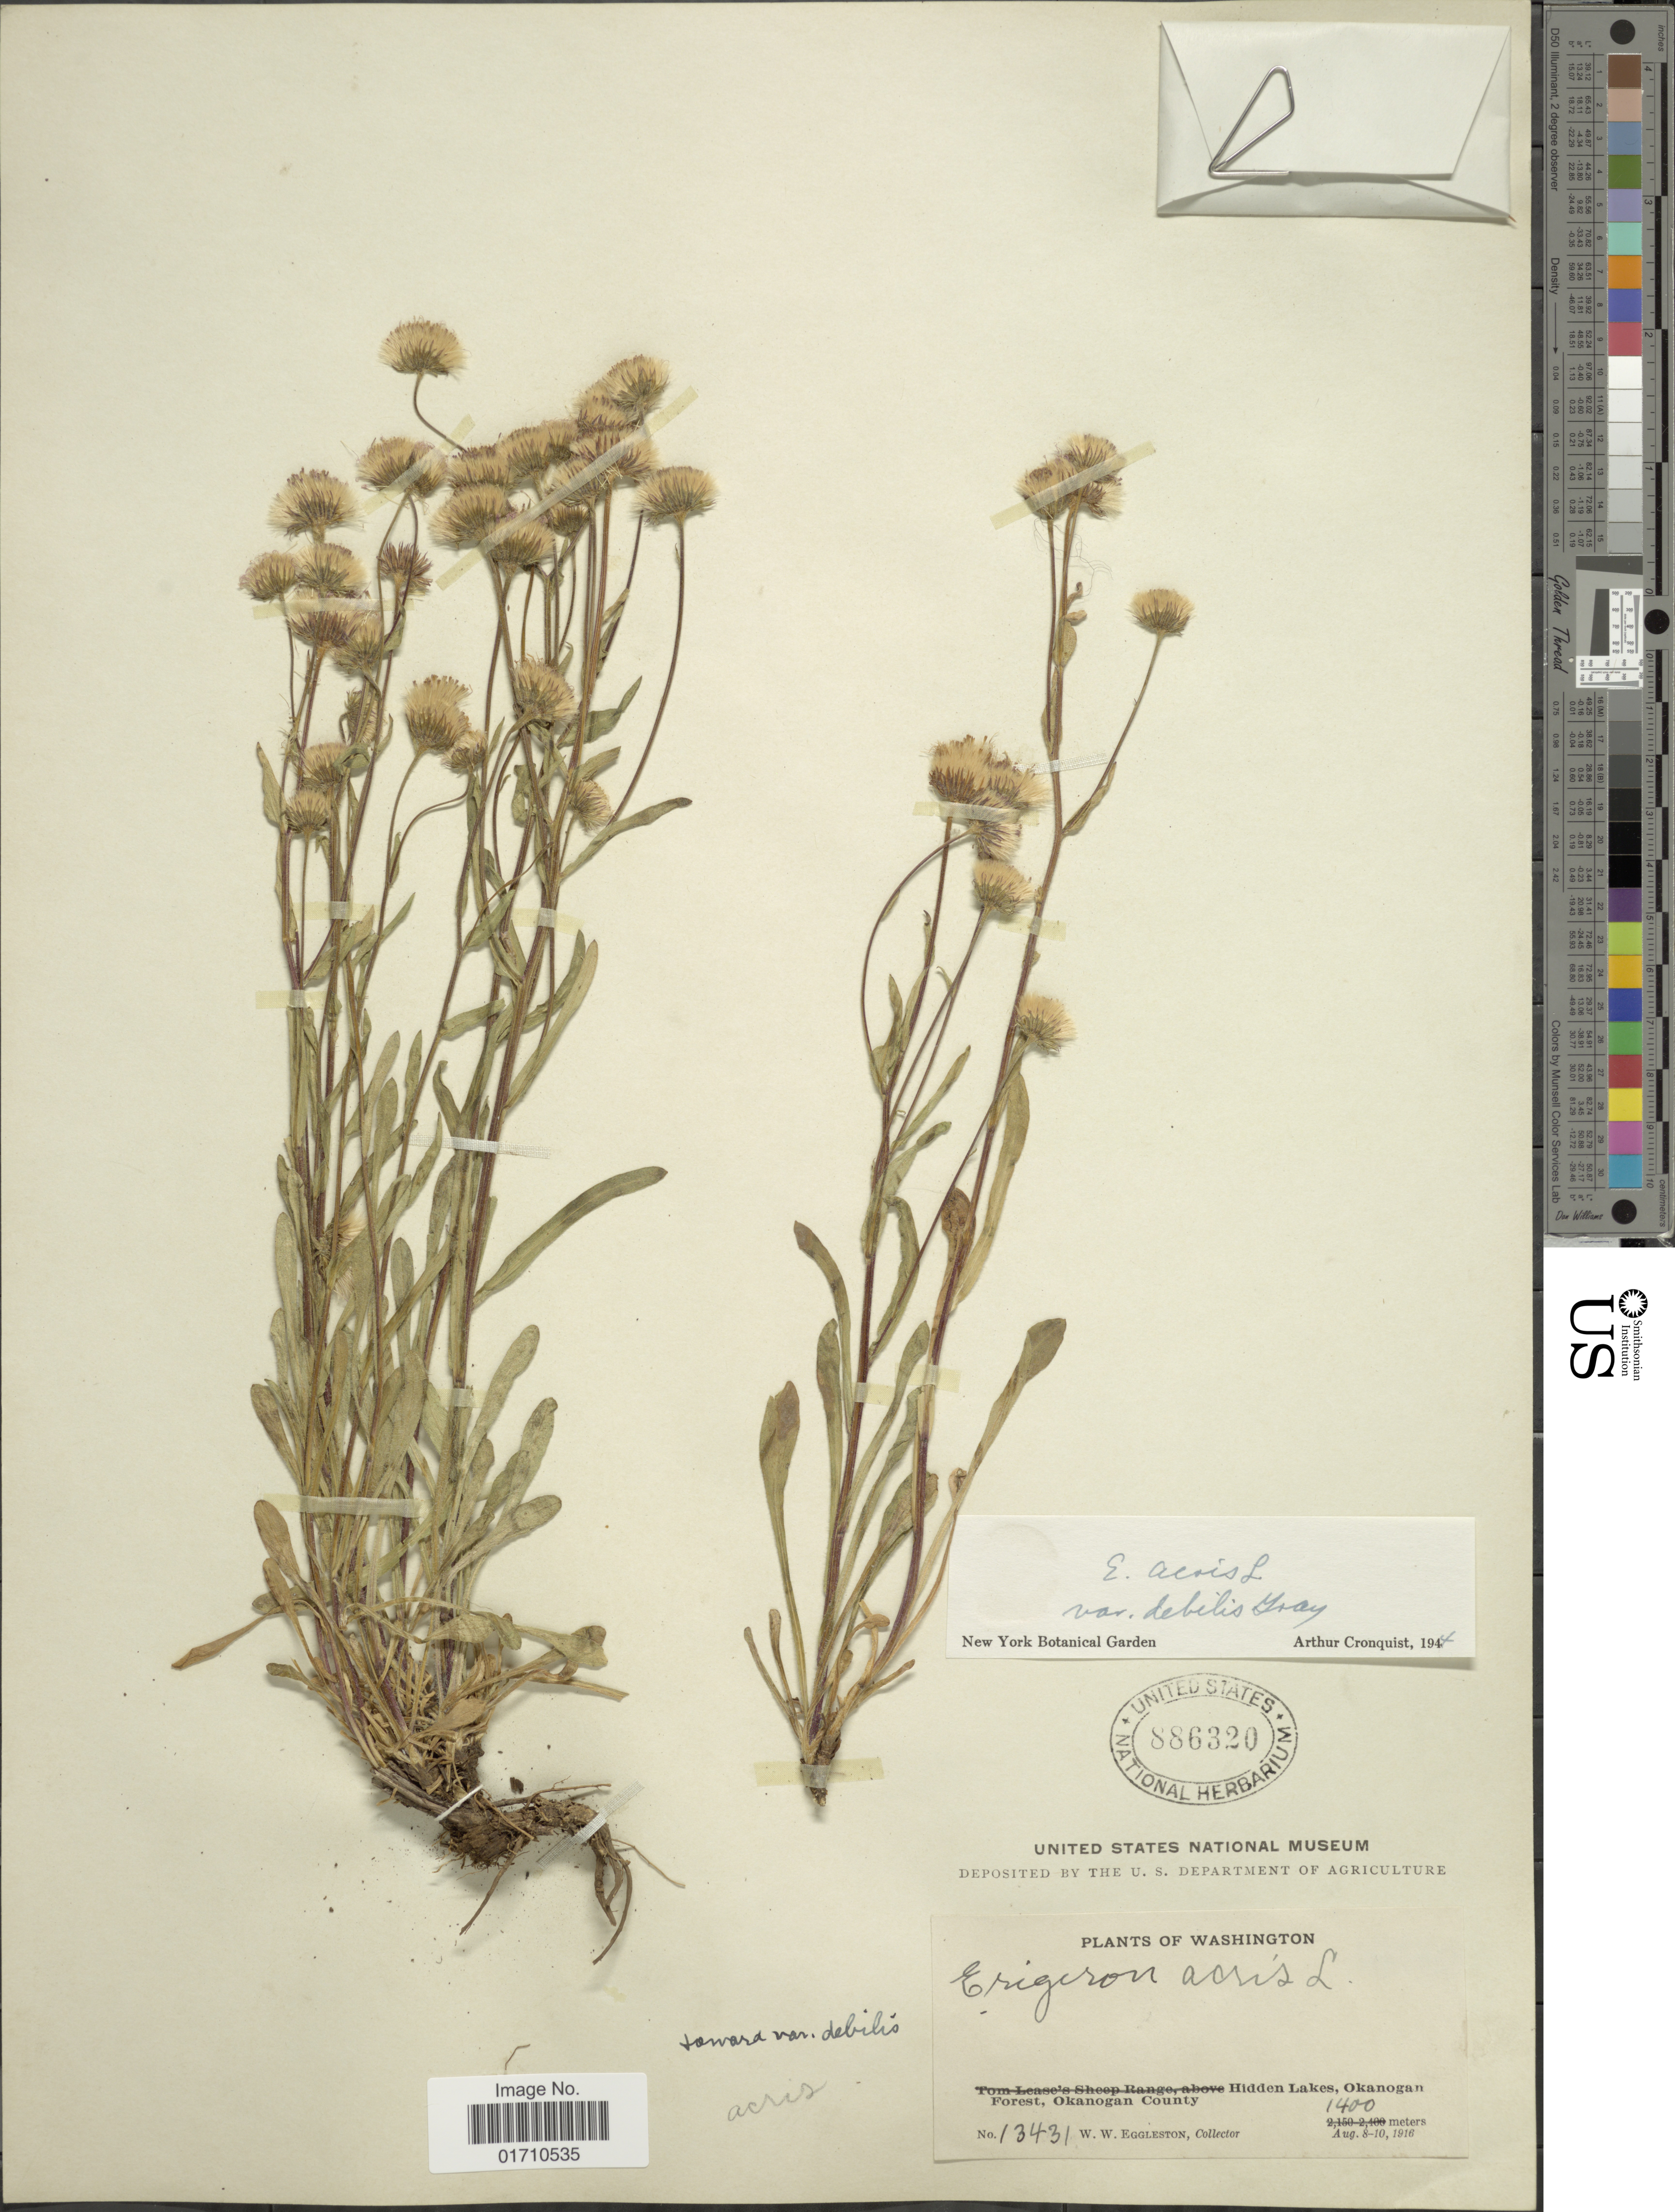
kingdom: Plantae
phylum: Tracheophyta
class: Magnoliopsida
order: Asterales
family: Asteraceae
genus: Erigeron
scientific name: Erigeron acris var. debilis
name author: A. Gray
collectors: W. W. Eggleston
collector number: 13431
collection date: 1916-08-08/1916-08-10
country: United States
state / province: Washington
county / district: Okanogan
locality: Hiiden Lakes, Okanogan Forest, Okanogan County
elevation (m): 1400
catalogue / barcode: US 886320